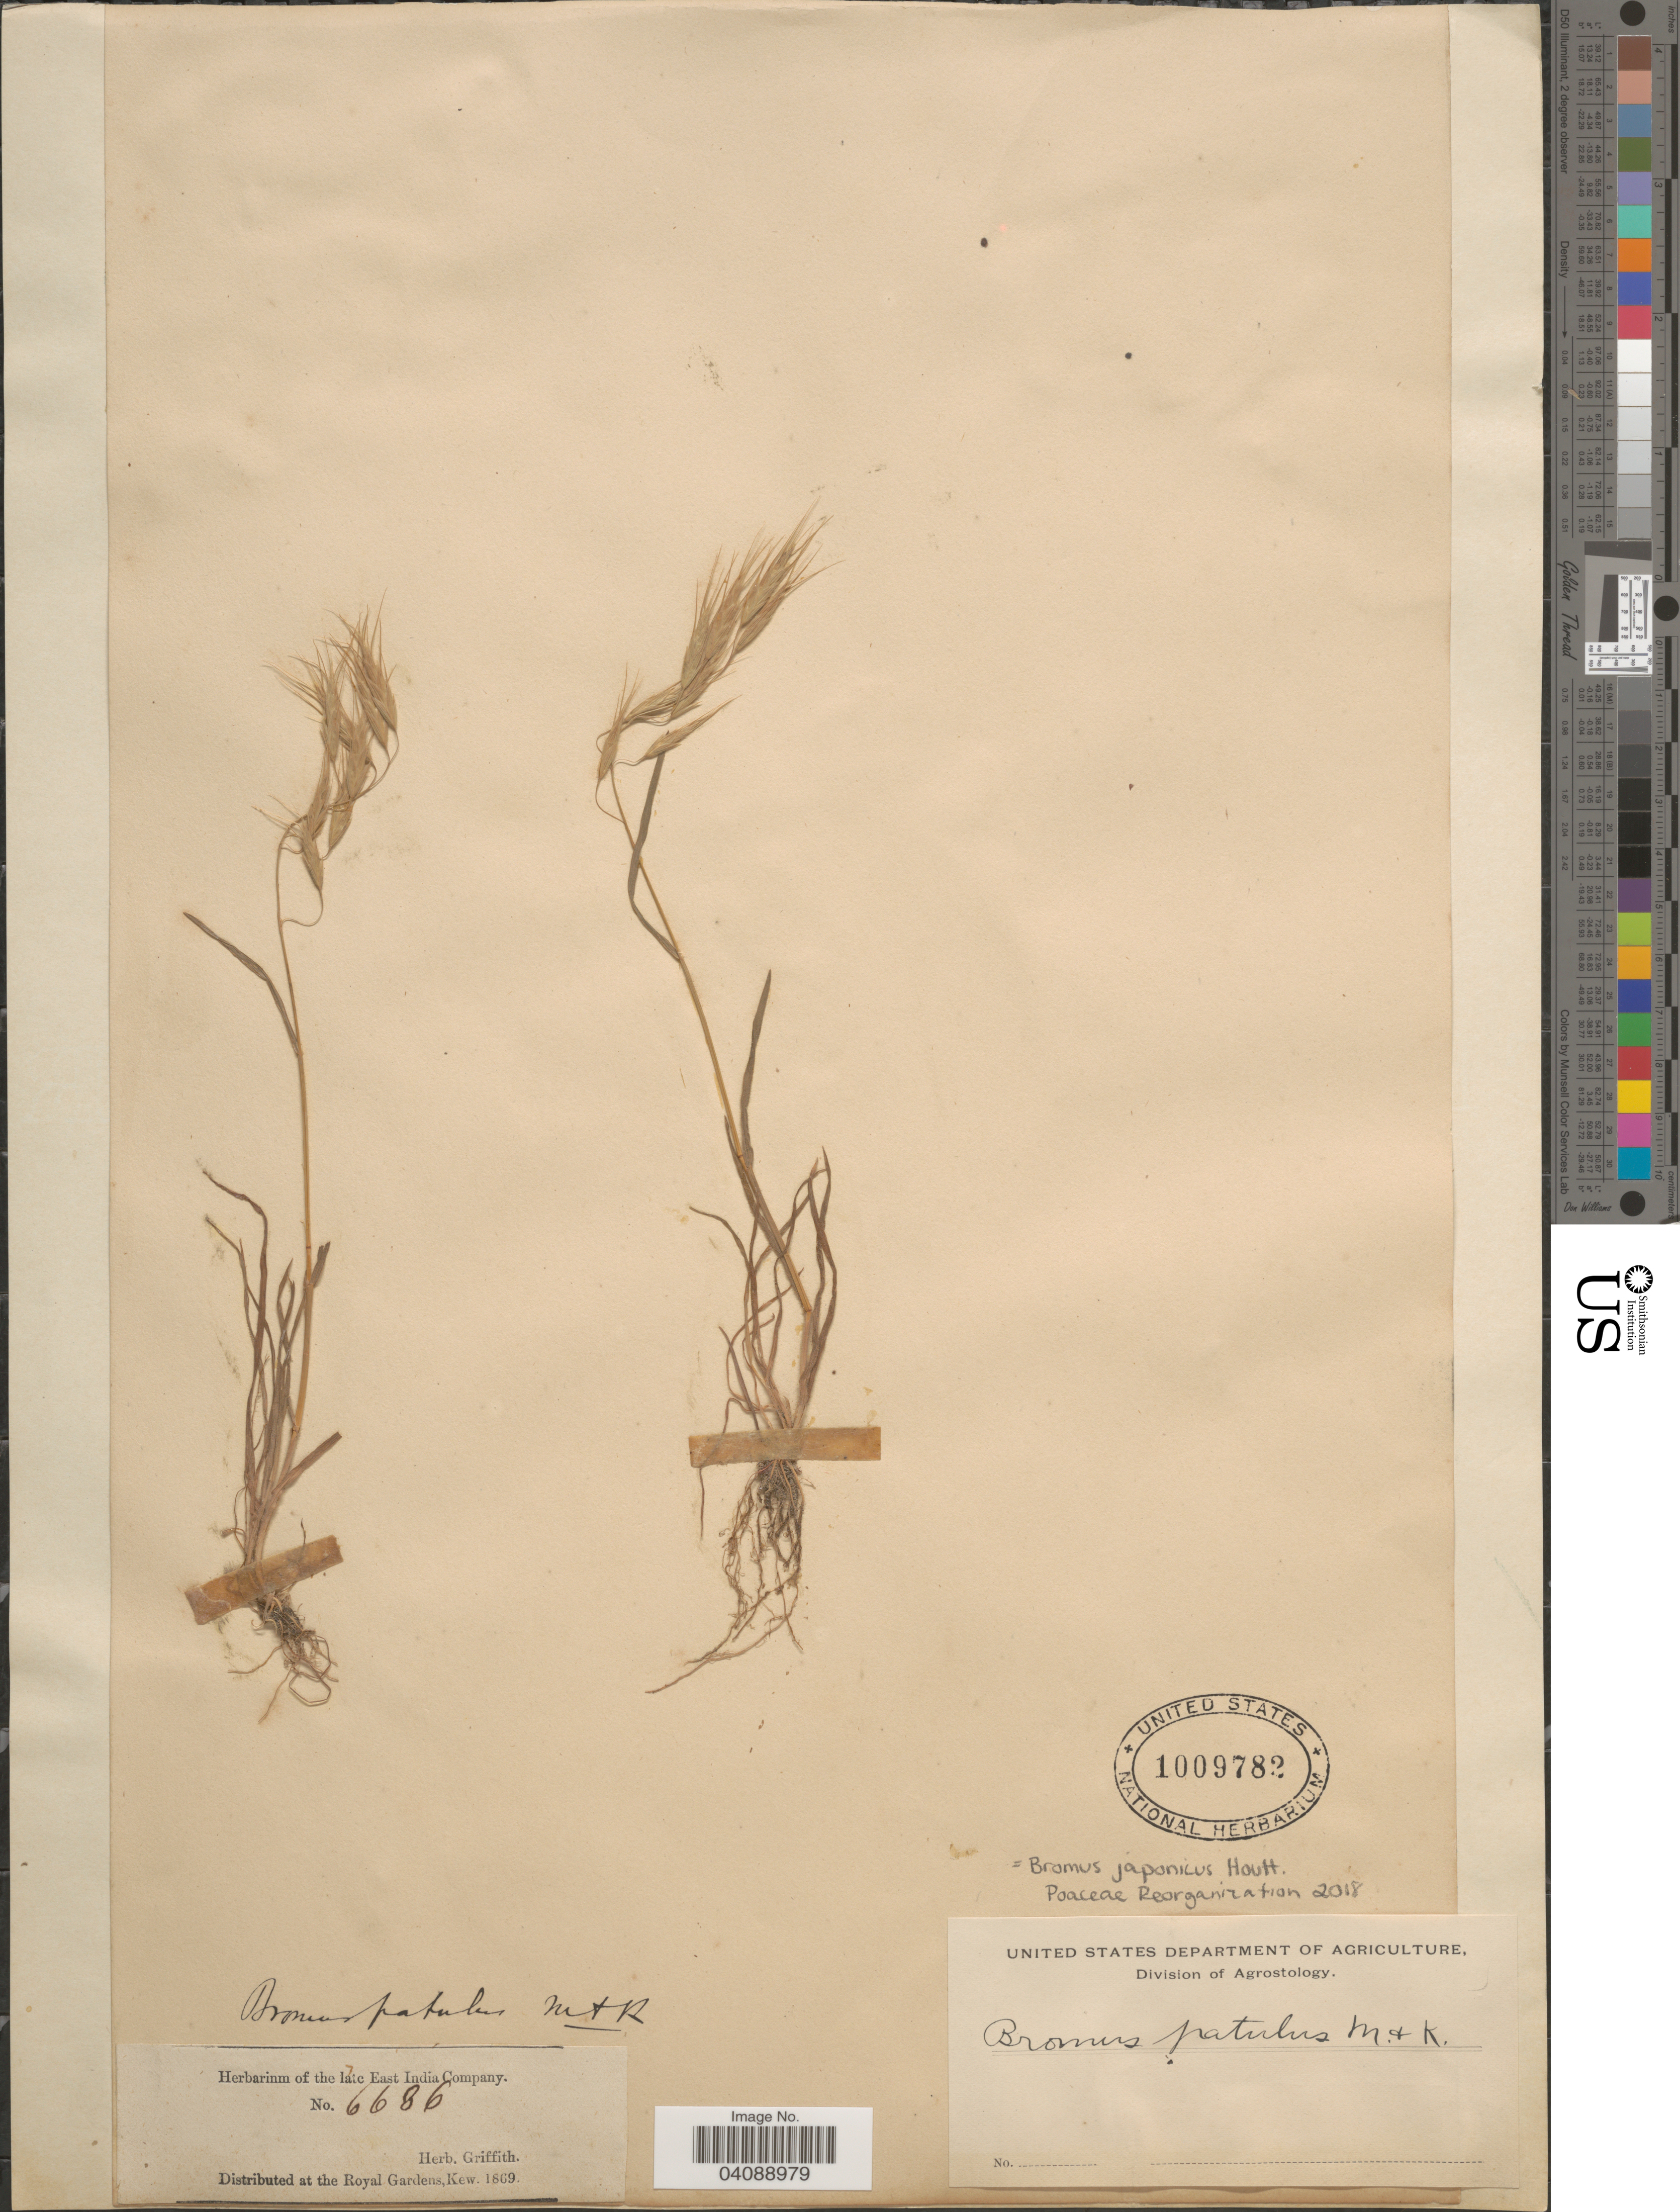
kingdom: Plantae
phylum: Tracheophyta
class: Liliopsida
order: Poales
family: Poaceae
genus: Bromus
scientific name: Bromus japonicus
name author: Houtt.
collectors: ex herb. Griffith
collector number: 6686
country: India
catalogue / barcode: US 1009782